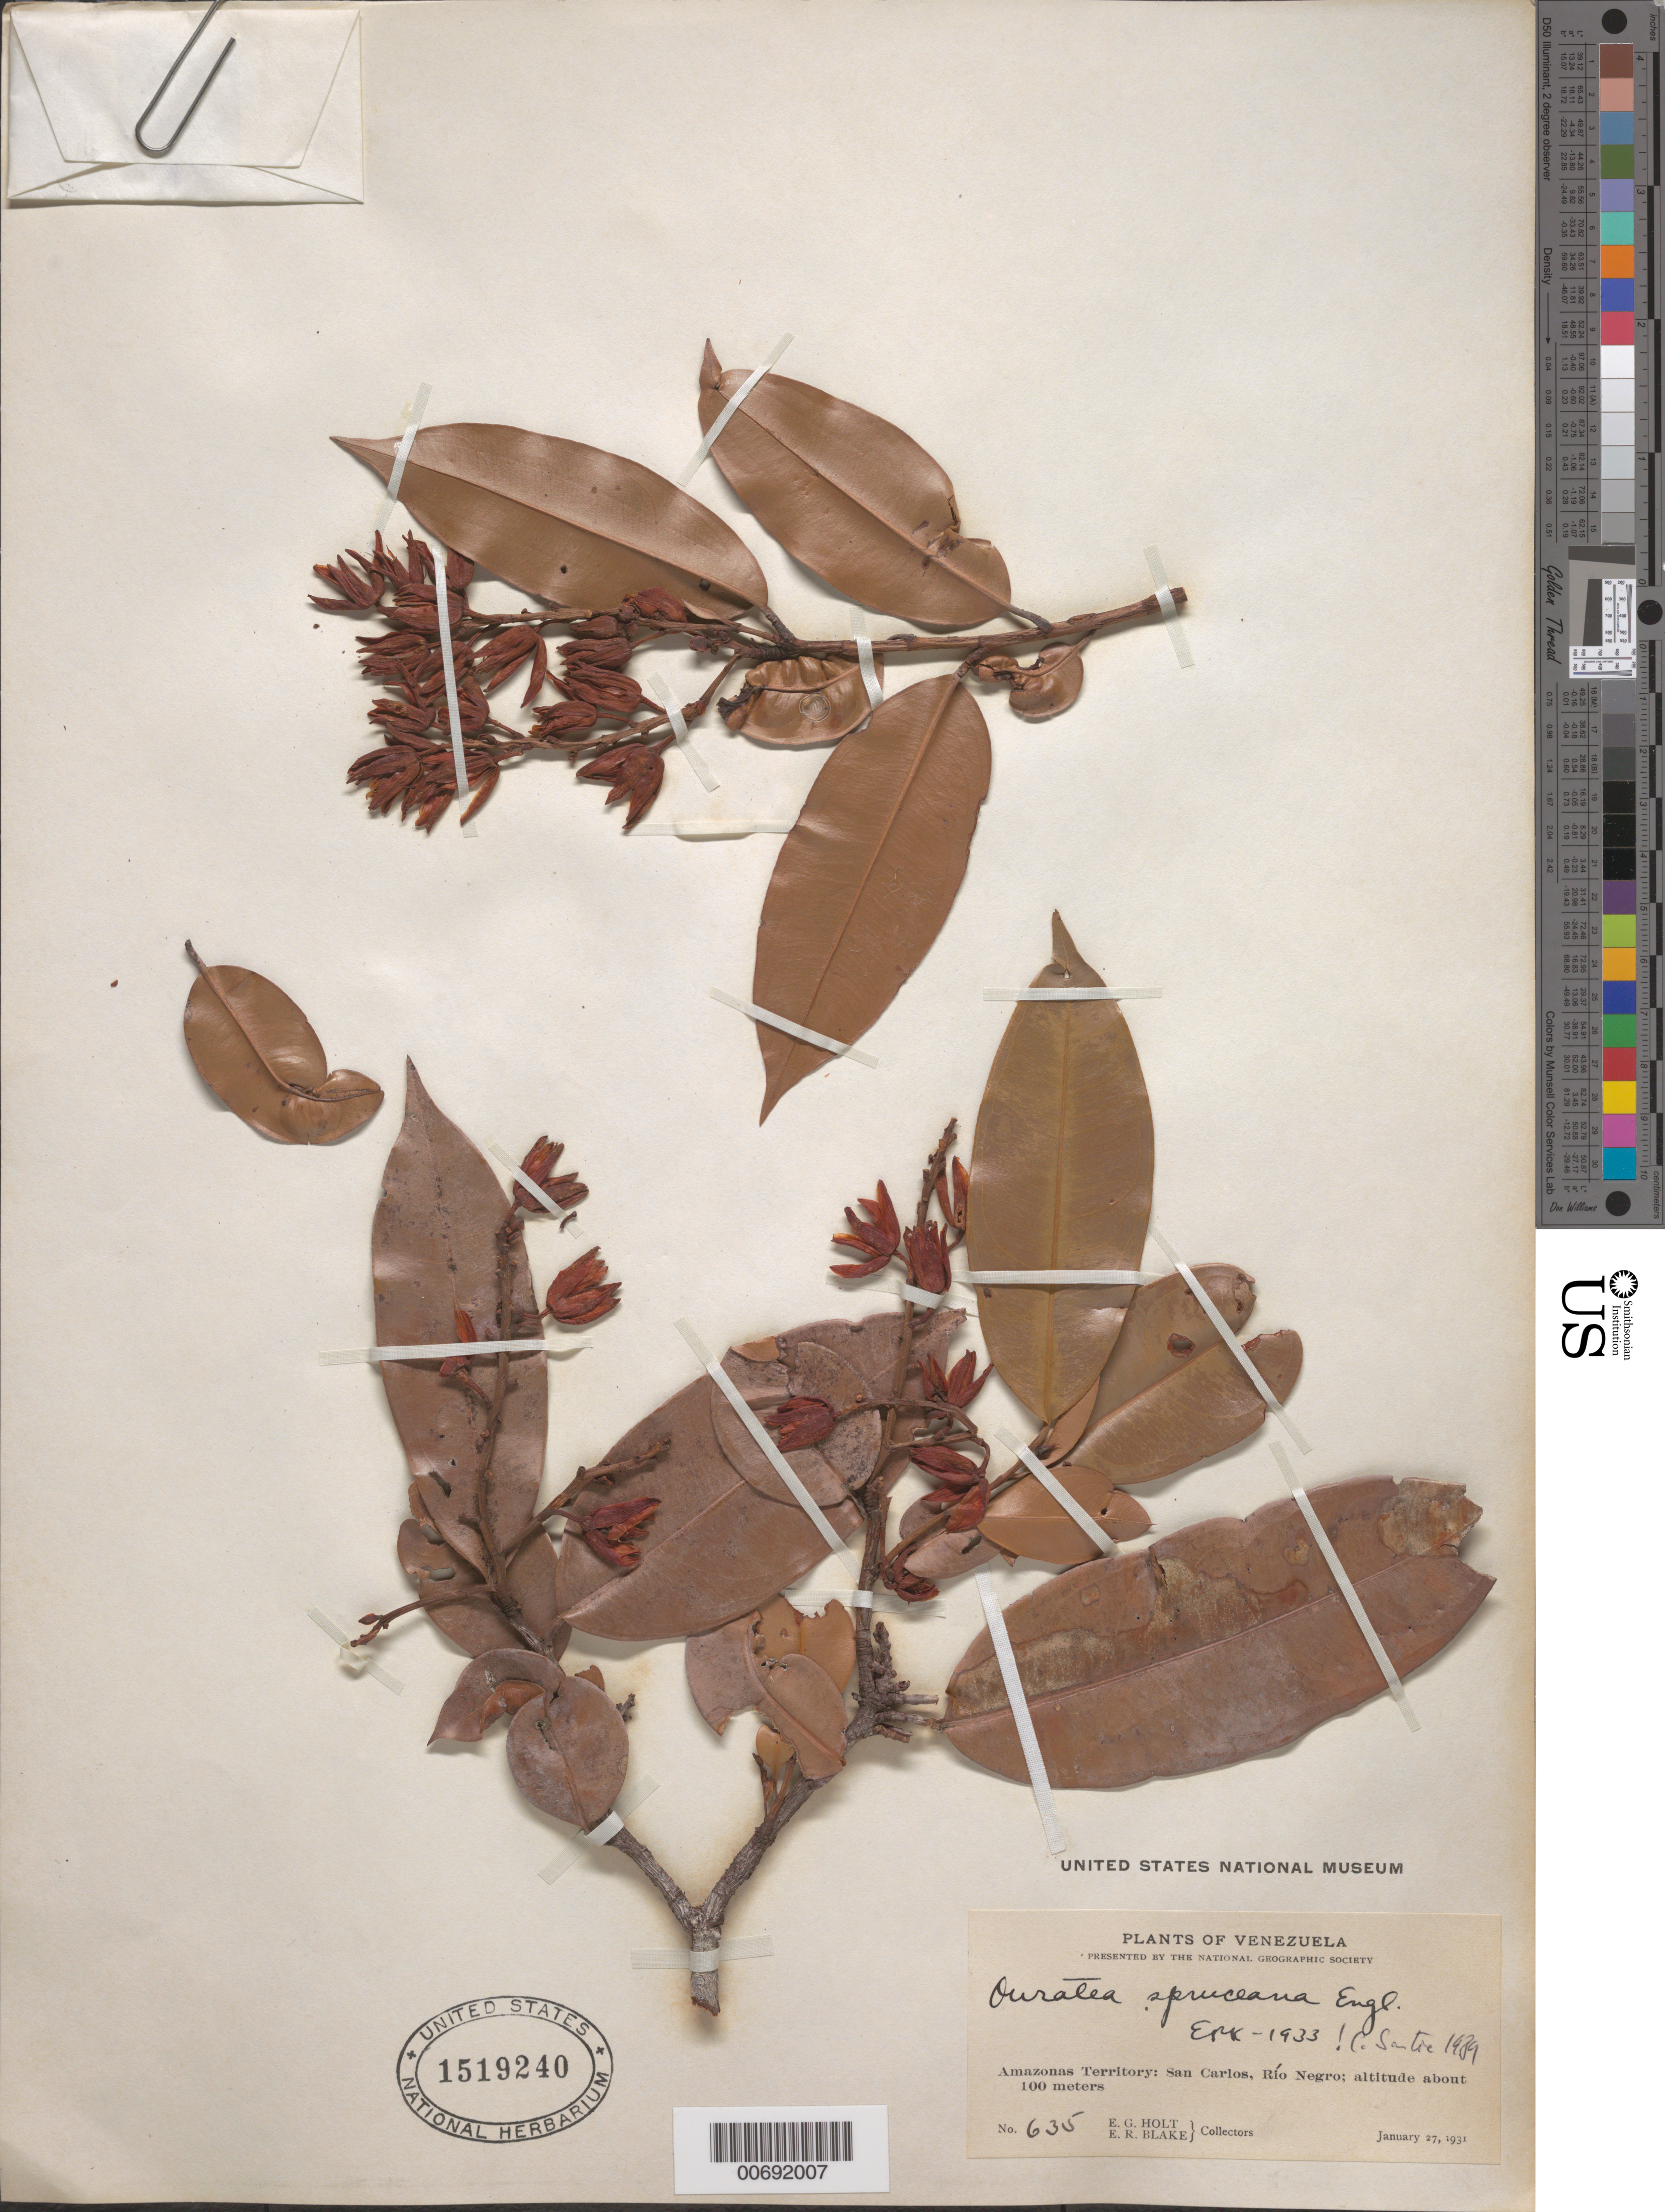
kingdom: Plantae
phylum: Tracheophyta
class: Magnoliopsida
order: Malpighiales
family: Ochnaceae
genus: Ouratea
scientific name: Ouratea spruceana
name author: Engl.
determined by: Sastre, C. H. L.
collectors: E. Holt & E. R. Blake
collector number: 635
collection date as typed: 27-Jan-31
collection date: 1931-01-27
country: Venezuela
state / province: Amazonas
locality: San Carlos, Río Negro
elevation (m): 100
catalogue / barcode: US 1519240